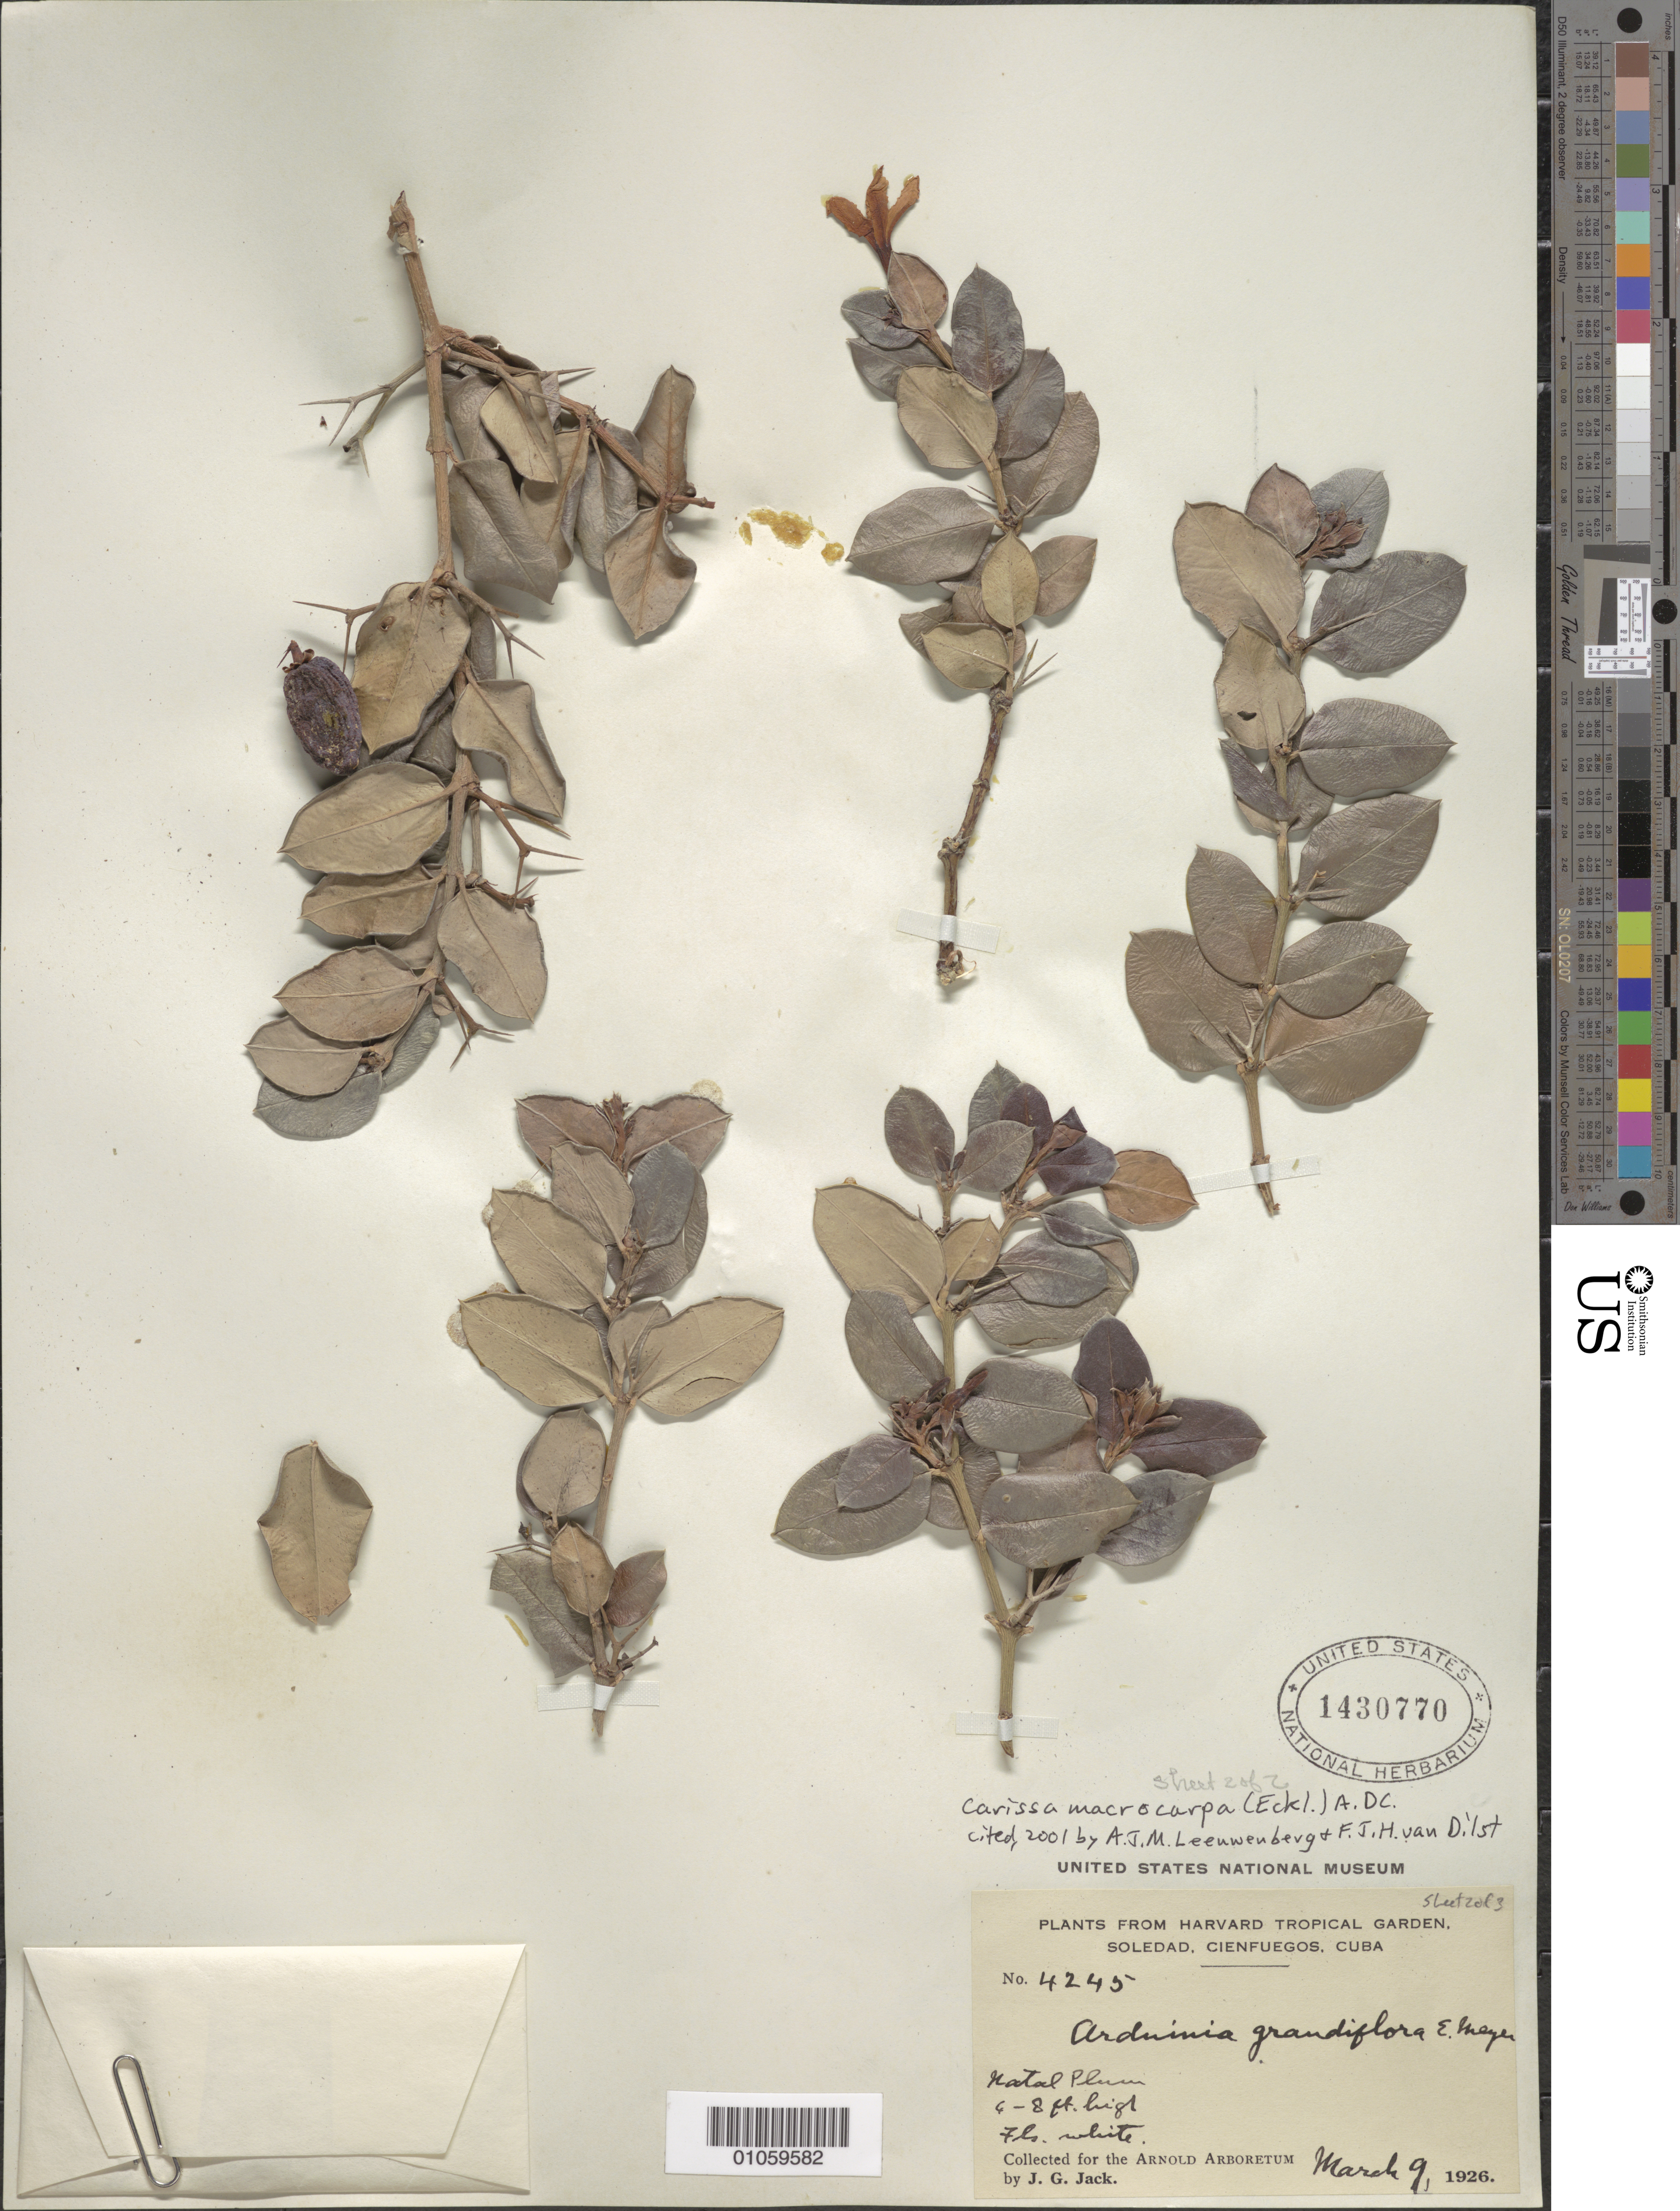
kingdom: Plantae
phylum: Tracheophyta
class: Magnoliopsida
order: Gentianales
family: Apocynaceae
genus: Carissa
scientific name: Carissa macrocarpa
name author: (Eckl.) A. DC.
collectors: J. G. Jack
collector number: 4245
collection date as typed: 09 Mar 1926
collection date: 1926-03-09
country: Cuba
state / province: Cienfuegos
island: Cuba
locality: Soledad Garden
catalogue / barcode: US 1430770